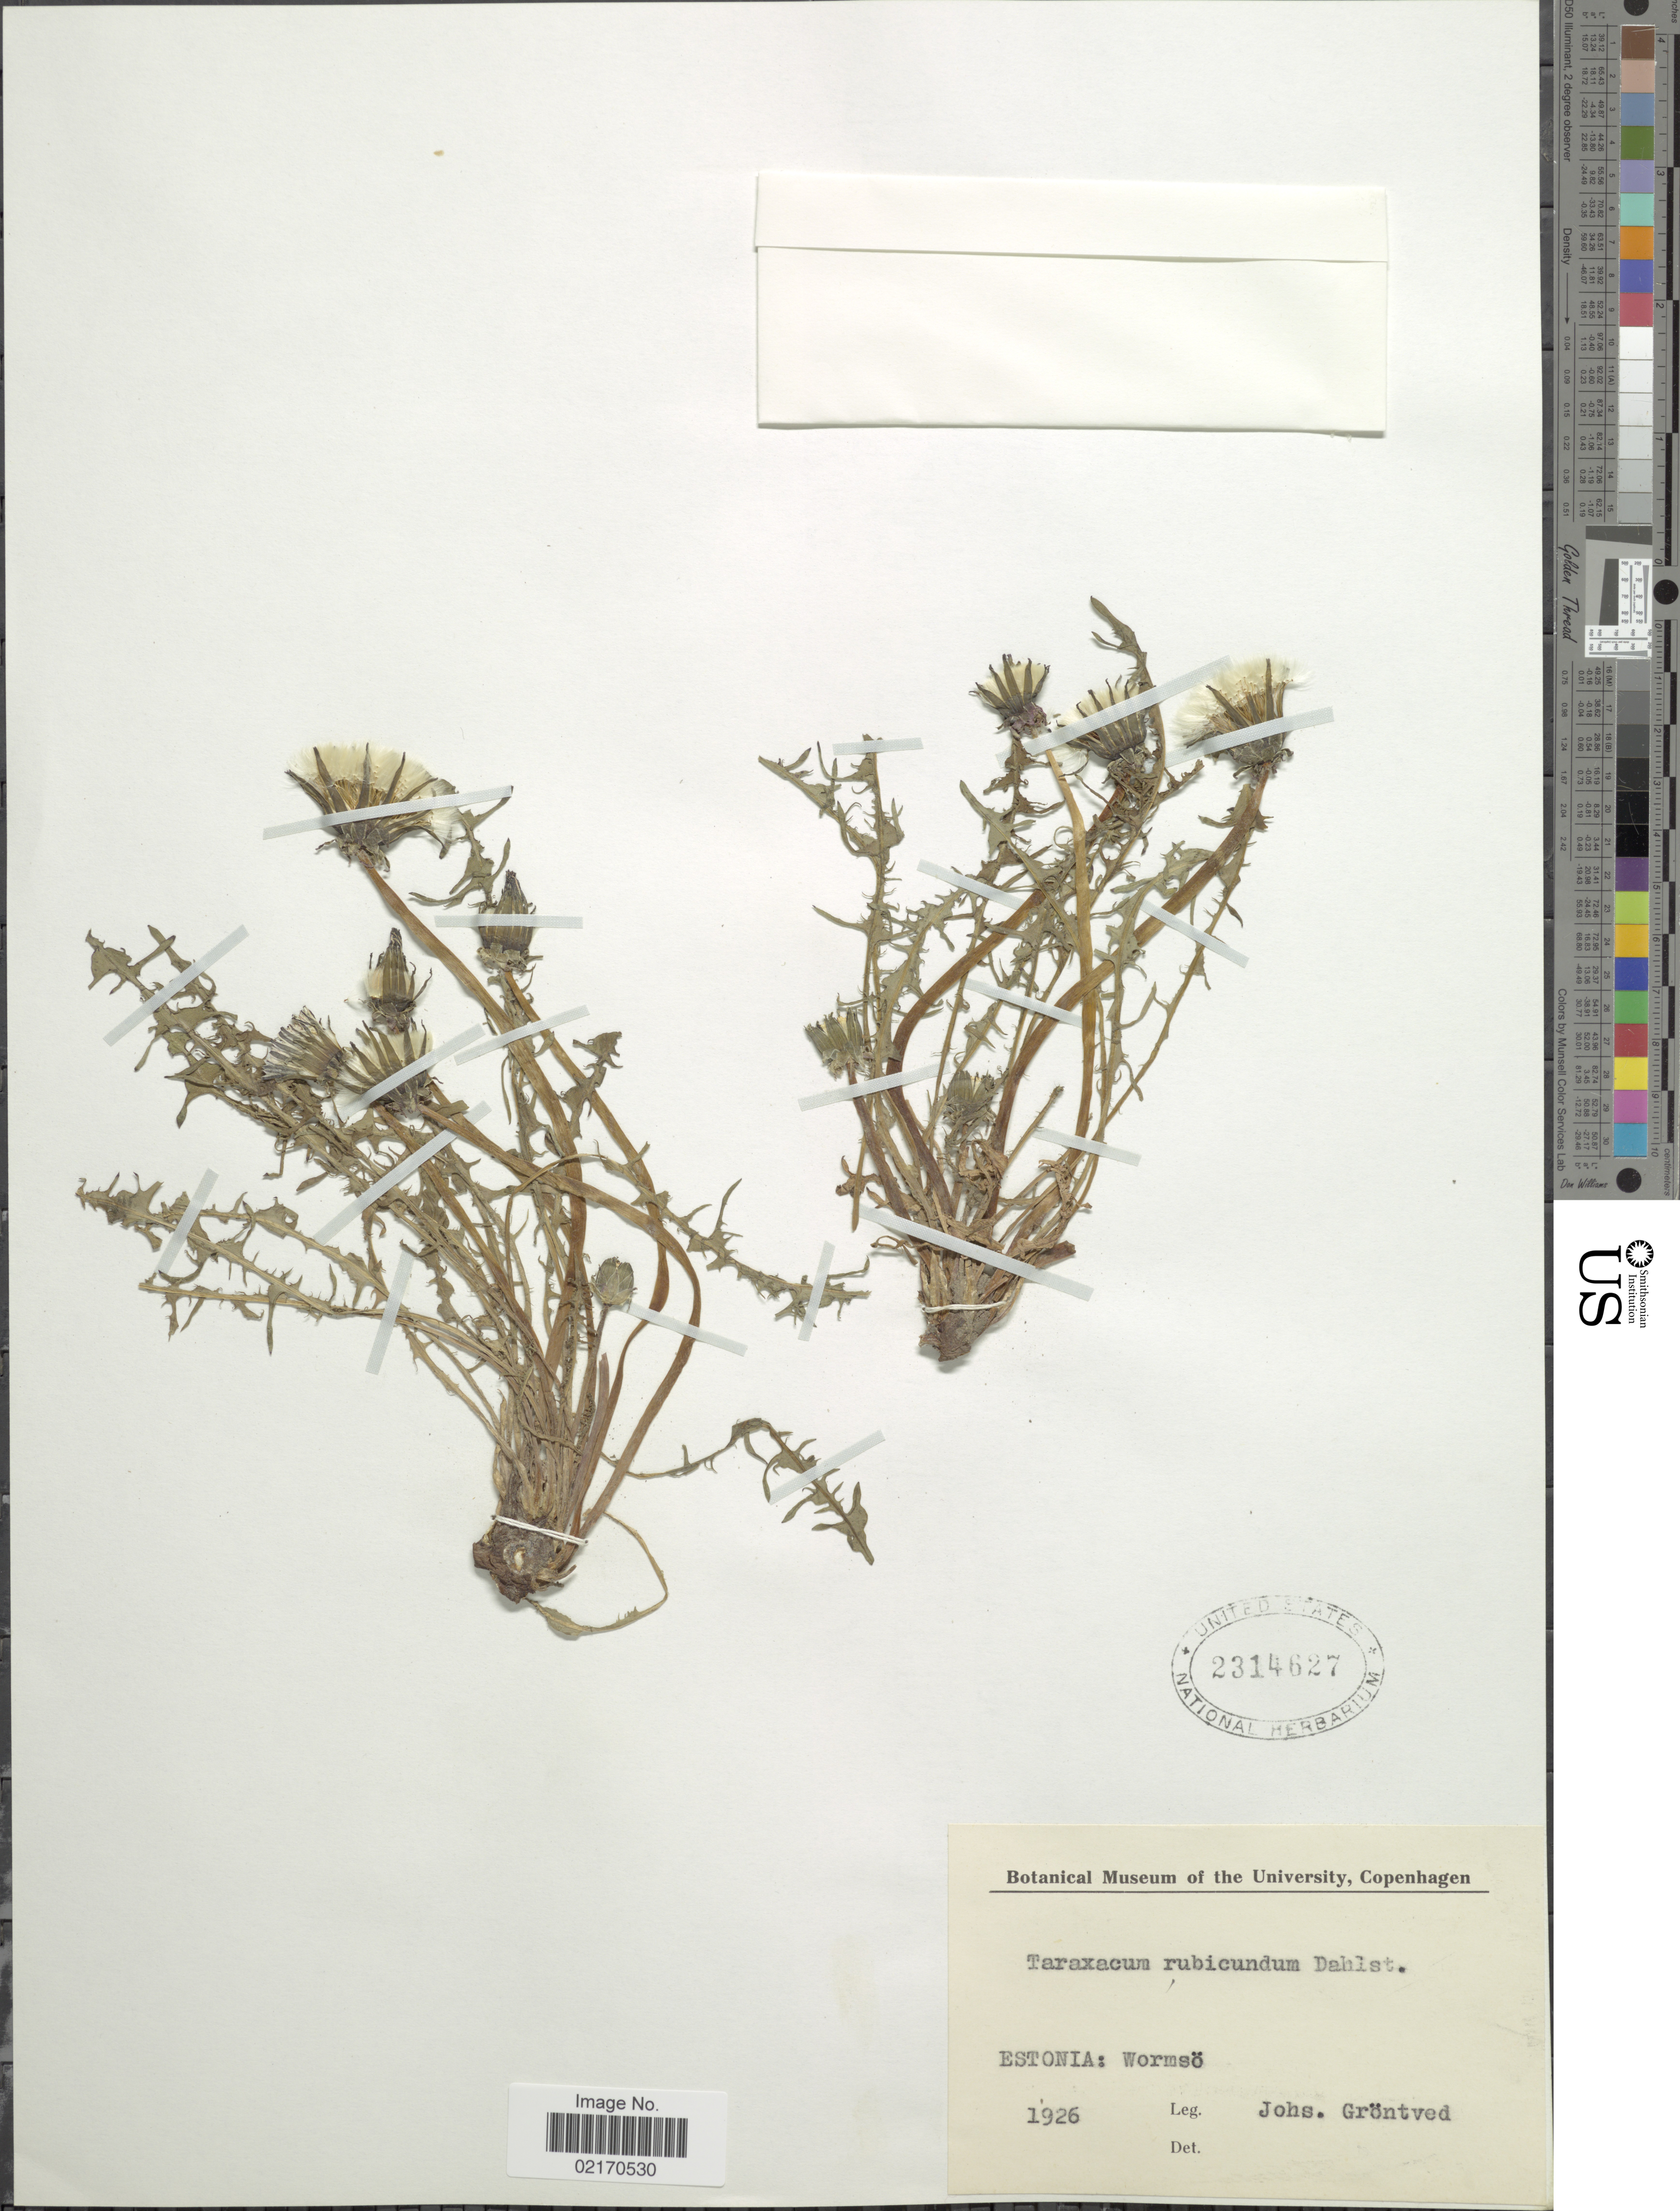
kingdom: Plantae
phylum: Tracheophyta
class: Magnoliopsida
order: Asterales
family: Asteraceae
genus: Taraxacum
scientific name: Taraxacum rubicundum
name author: (Dahlst.) Dahlst.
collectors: J. Gröntved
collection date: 1926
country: Estonia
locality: Wormsö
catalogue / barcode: US 2314627